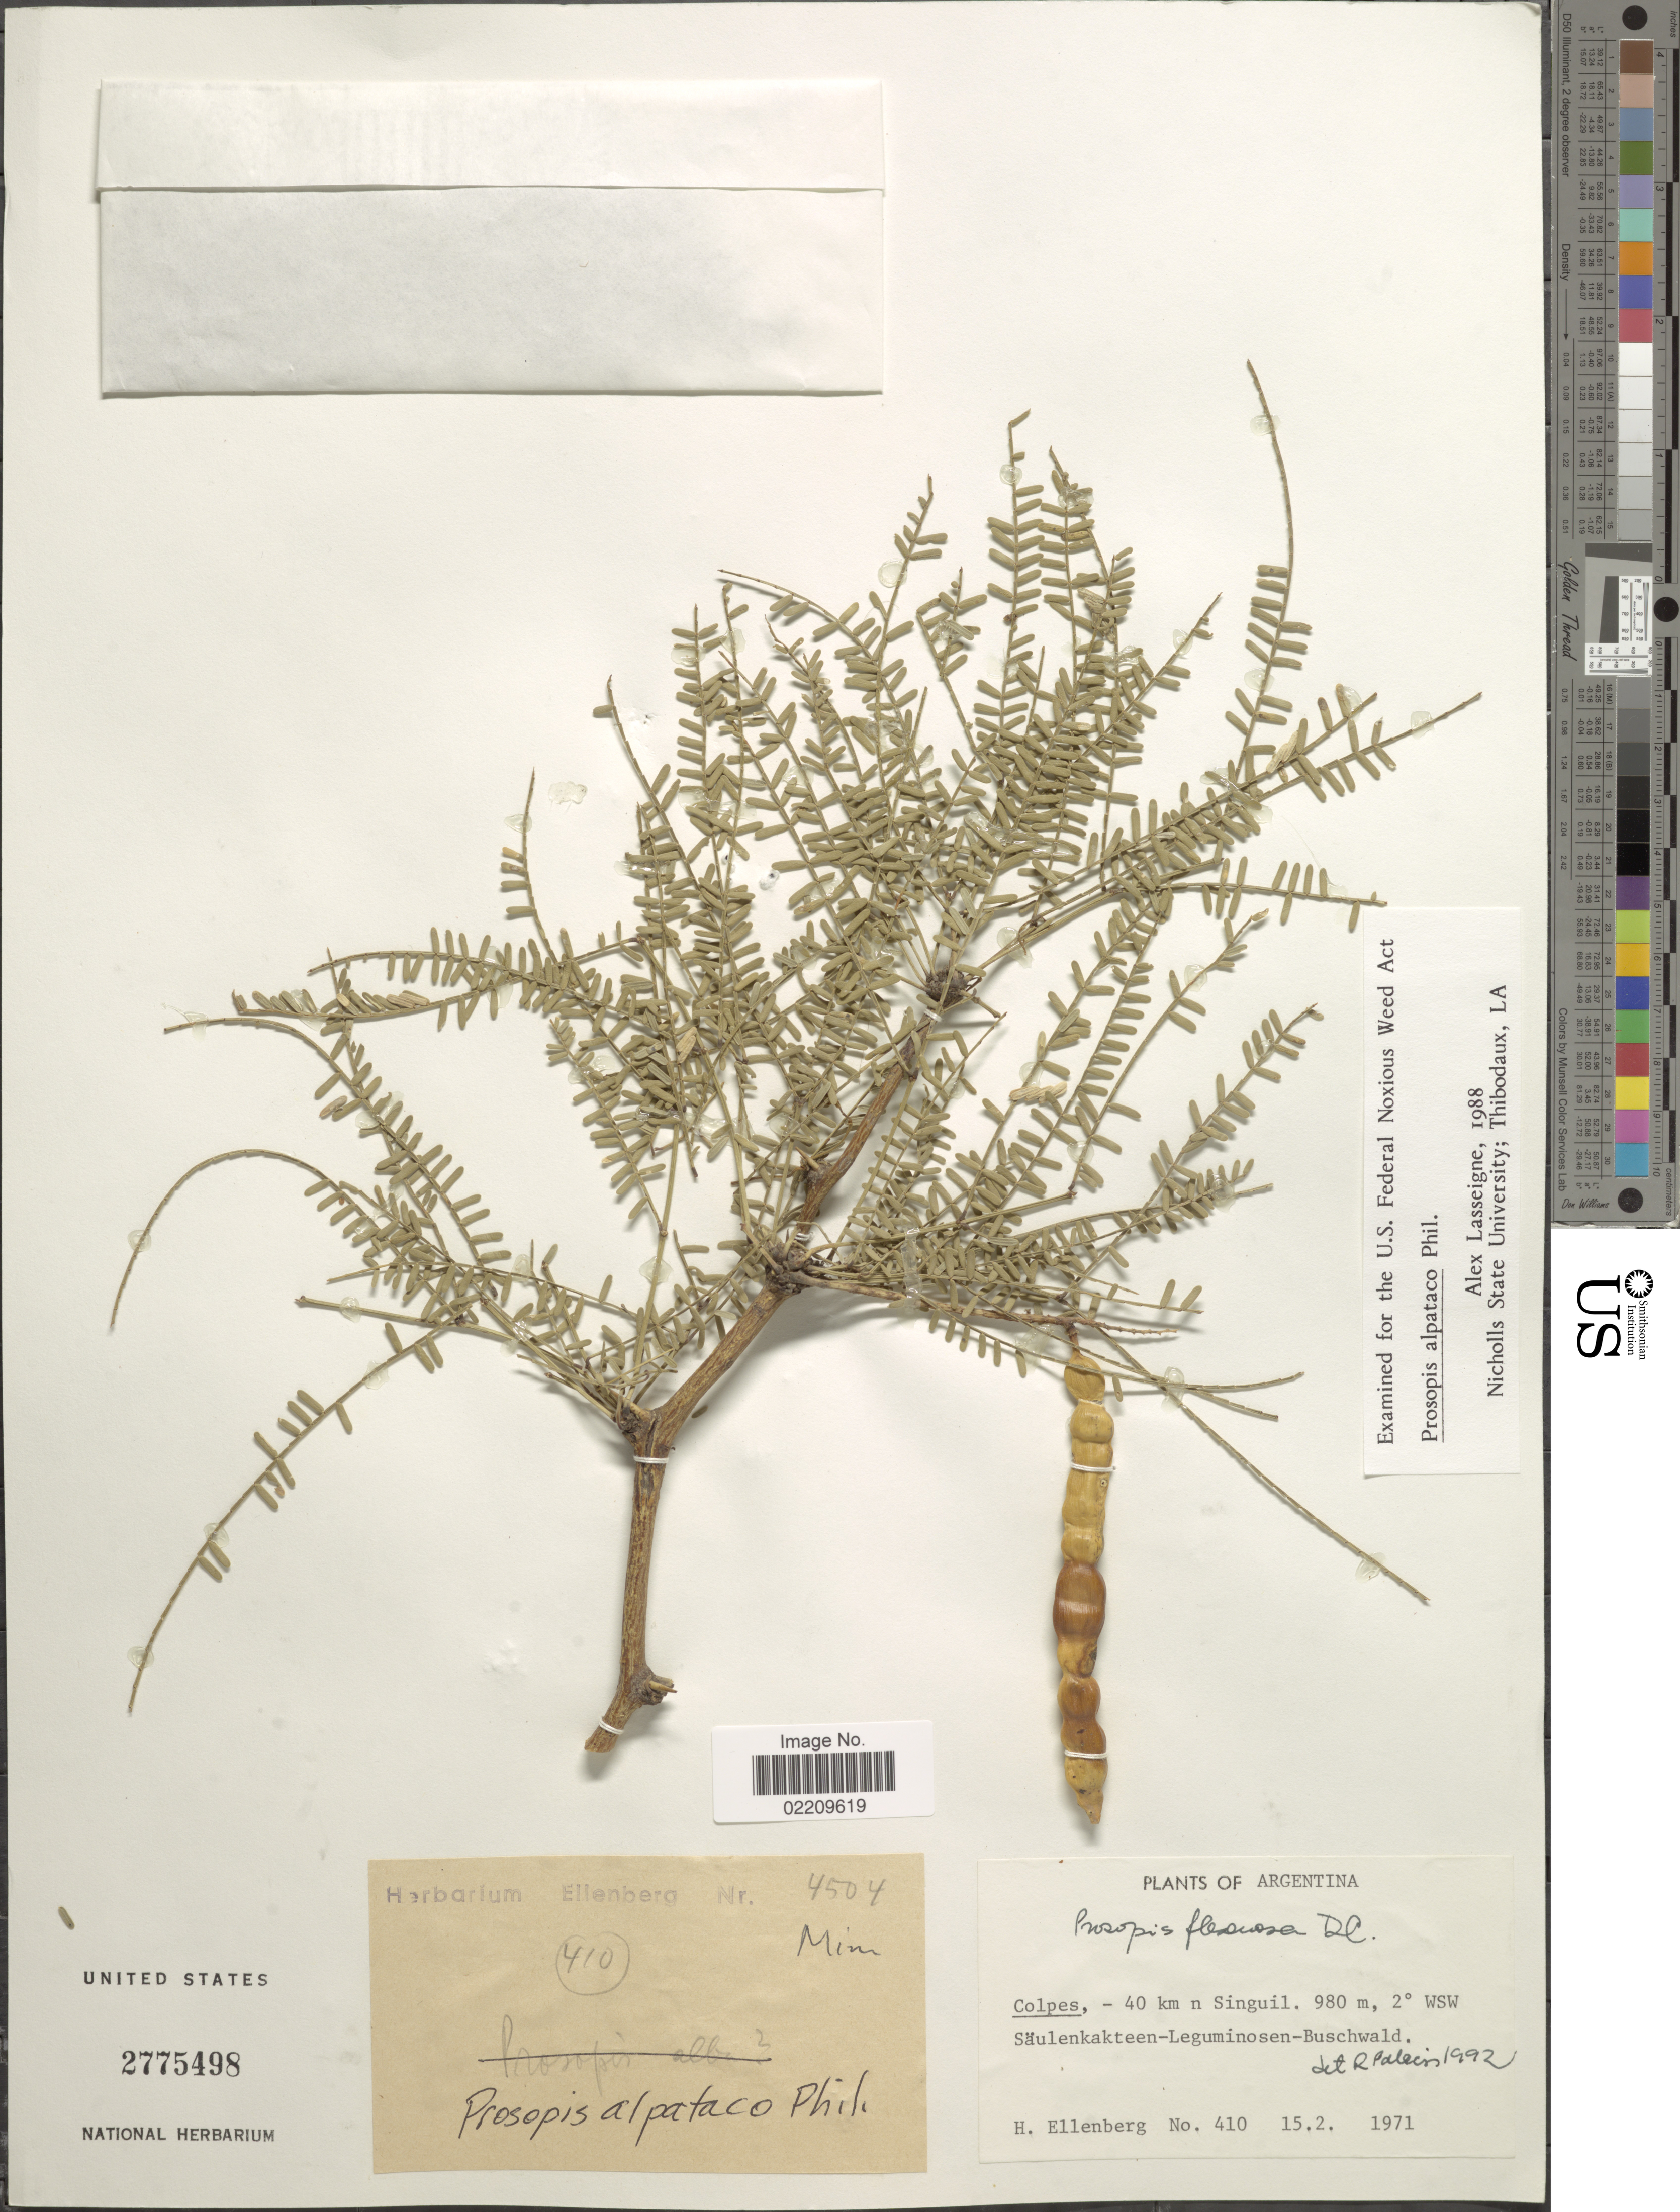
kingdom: Plantae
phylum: Tracheophyta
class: Magnoliopsida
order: Fabales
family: Fabaceae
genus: Neltuma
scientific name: Neltuma flexuosa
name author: (DC.) C. E. Hughes & G.P. Lewis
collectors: H. Ellenberg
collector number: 410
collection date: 1971-02-15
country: Argentina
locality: Colpes, - 40 km n Singuil, 2º WSW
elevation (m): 980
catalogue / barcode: US 2775498